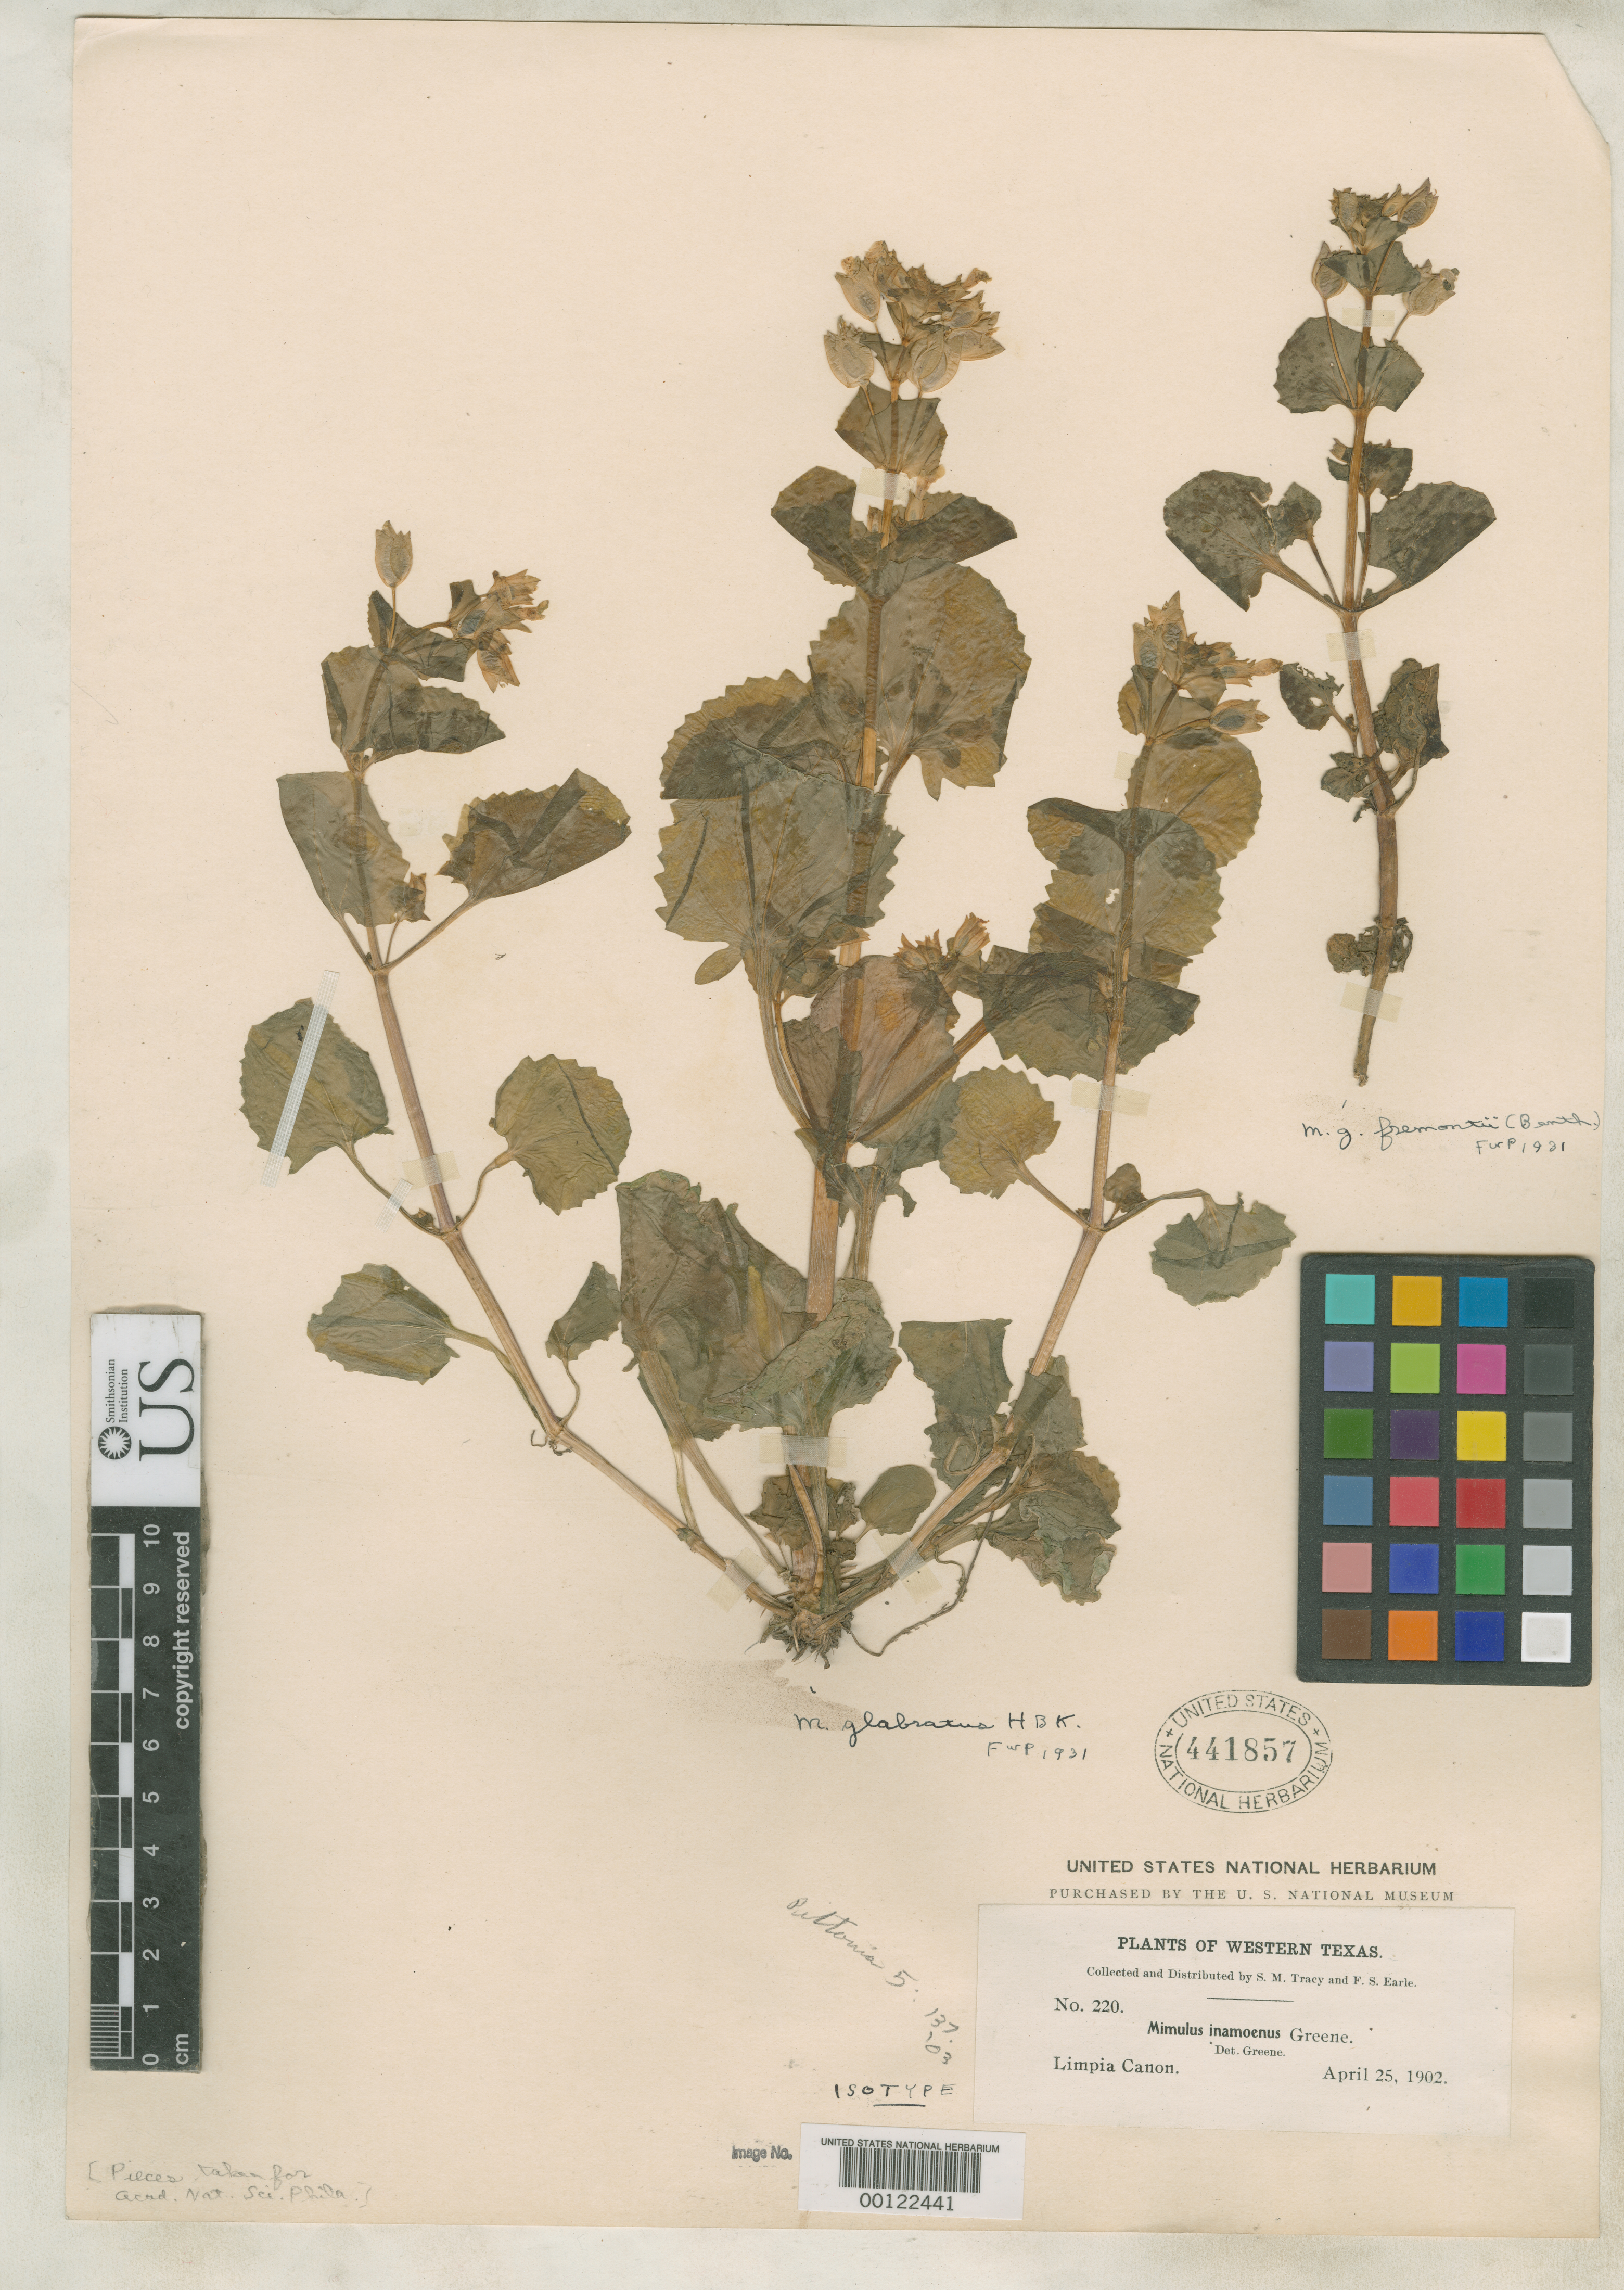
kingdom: Plantae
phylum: Tracheophyta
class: Magnoliopsida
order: Lamiales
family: Phrymaceae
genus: Mimulus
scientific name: Mimulus inamoenus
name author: Greene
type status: Isotype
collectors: S. M. Tracy & F. S. Earle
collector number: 220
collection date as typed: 25 Apr 1902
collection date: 1902-04-25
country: United States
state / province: Texas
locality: Limpia Canon.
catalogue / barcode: US 441857